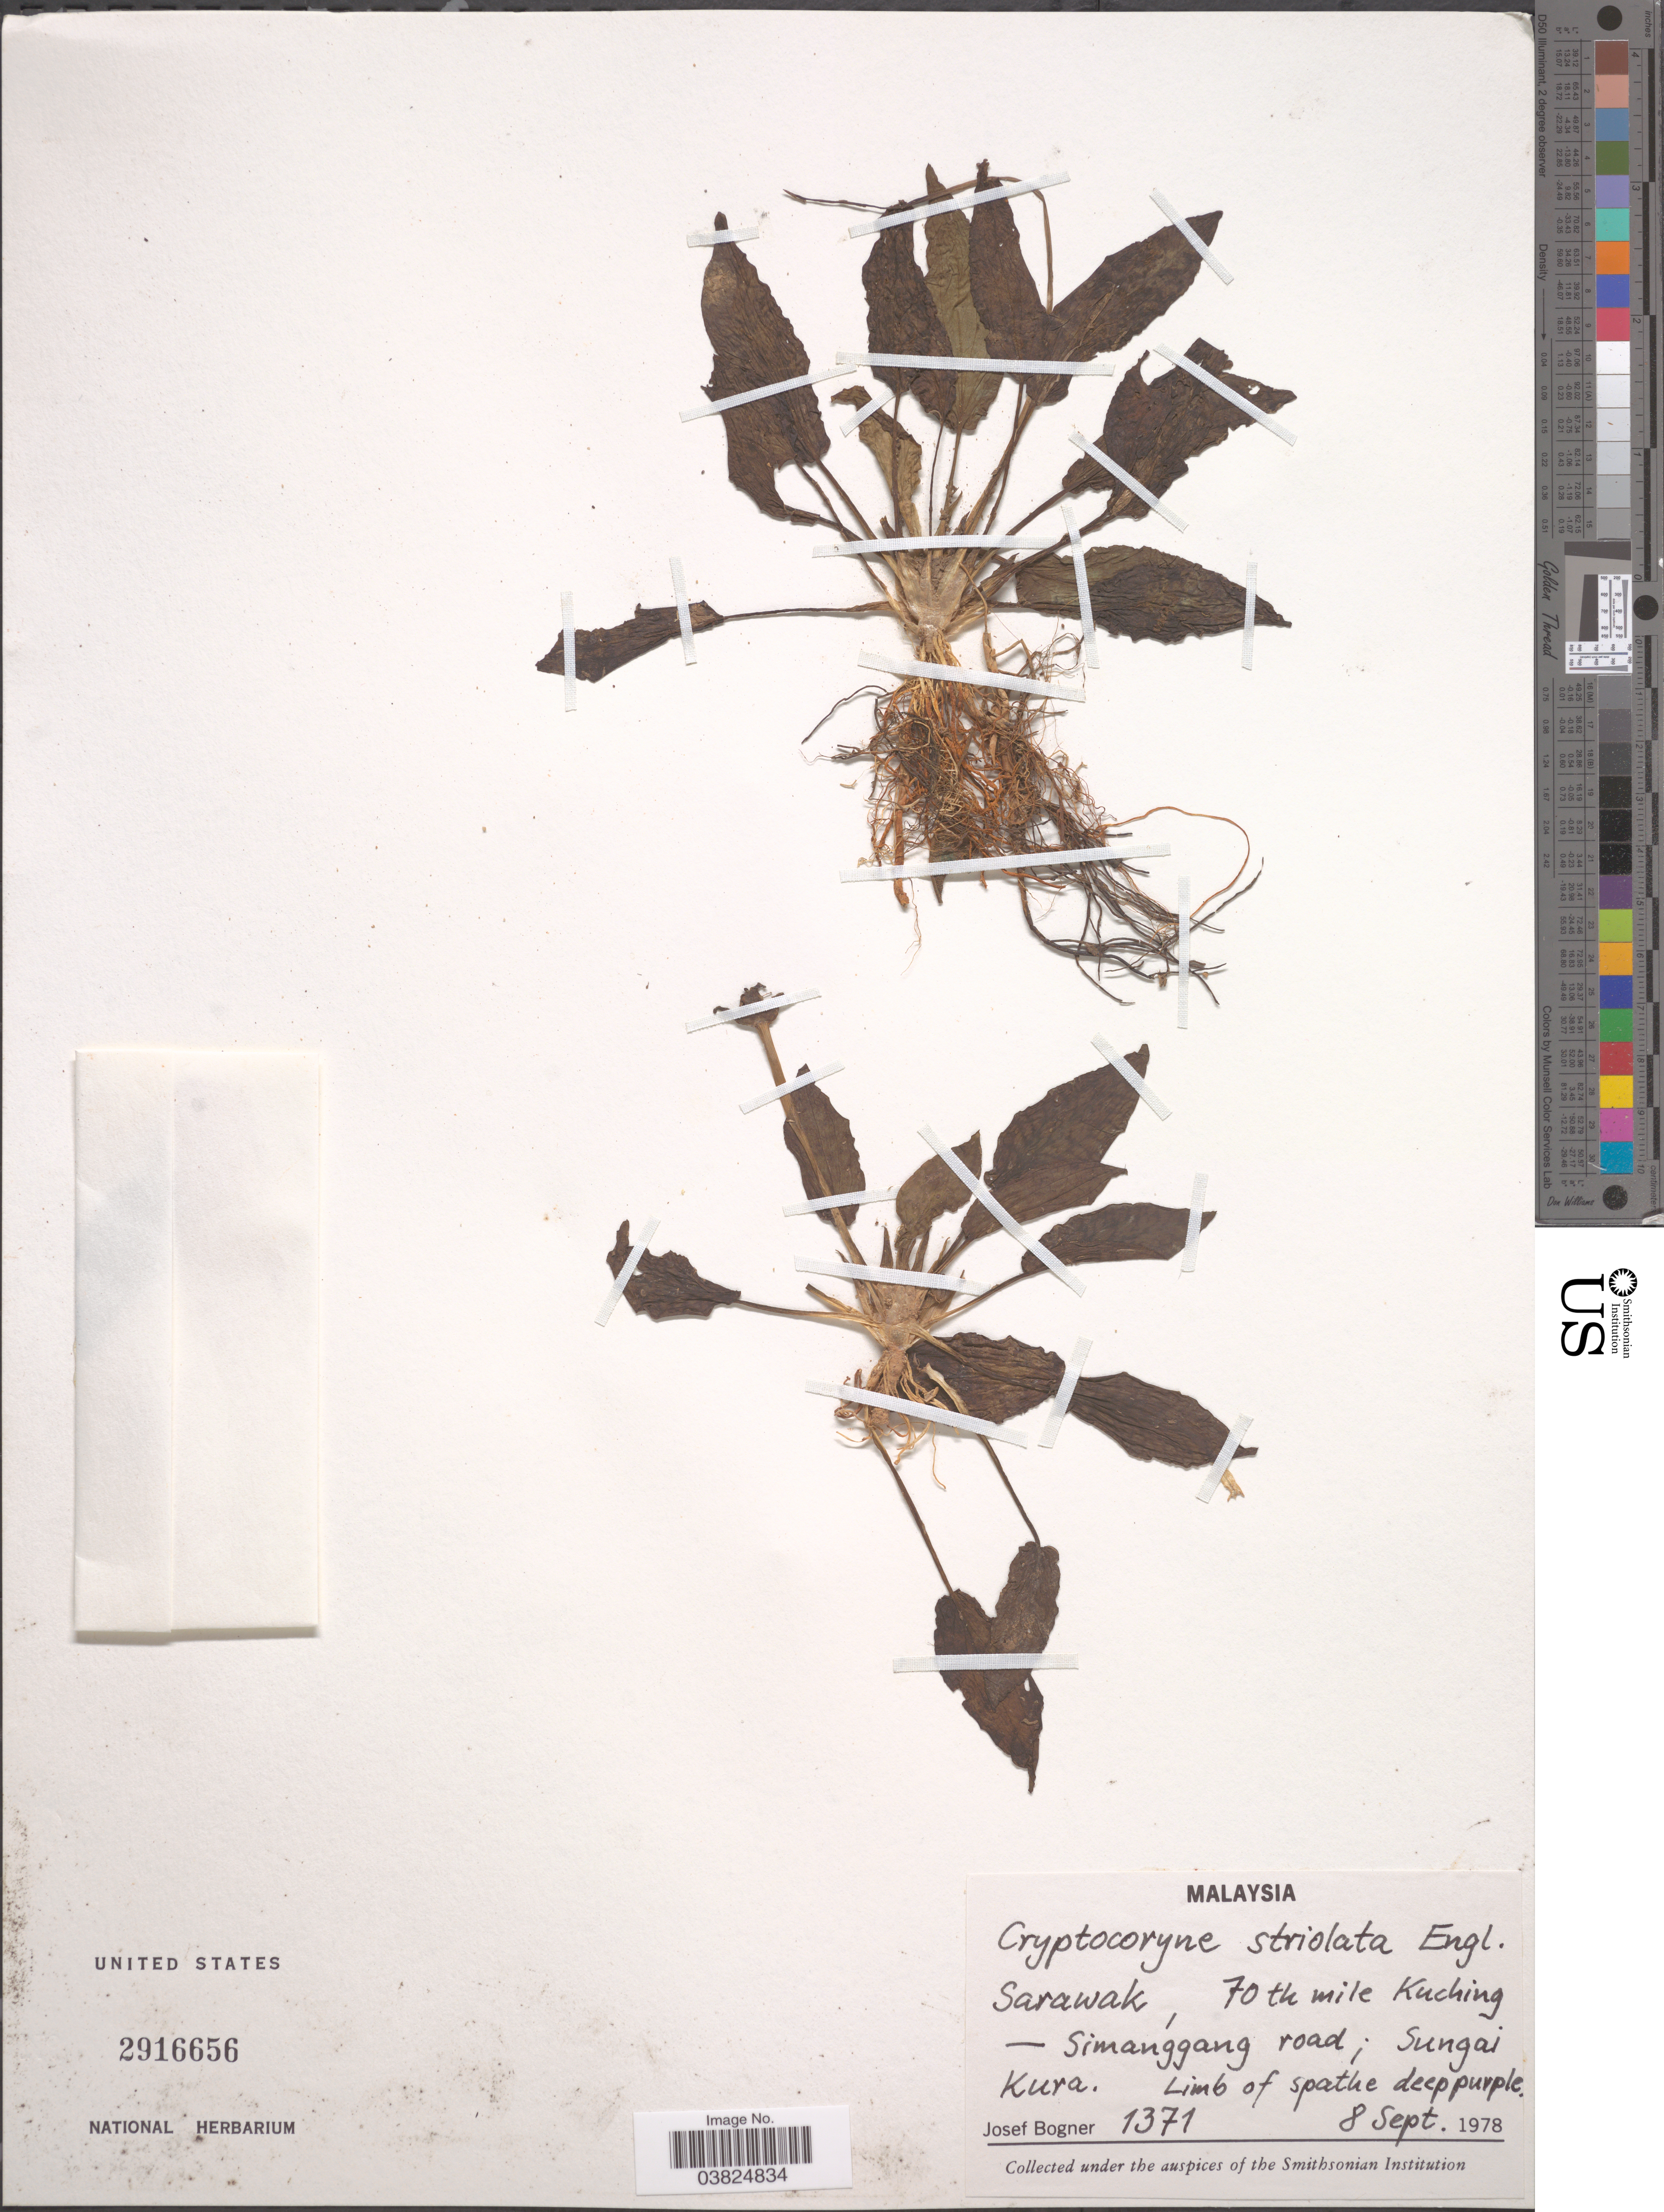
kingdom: Plantae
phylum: Tracheophyta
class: Liliopsida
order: Alismatales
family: Araceae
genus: Cryptocoryne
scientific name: Cryptocoryne striolata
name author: Engl.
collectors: J. Bogner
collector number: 1371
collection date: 1978-09-08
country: Malaysia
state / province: Sarawak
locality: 70th mile Kuching - Simanggang road; Sungai Kura.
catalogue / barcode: US 2916656